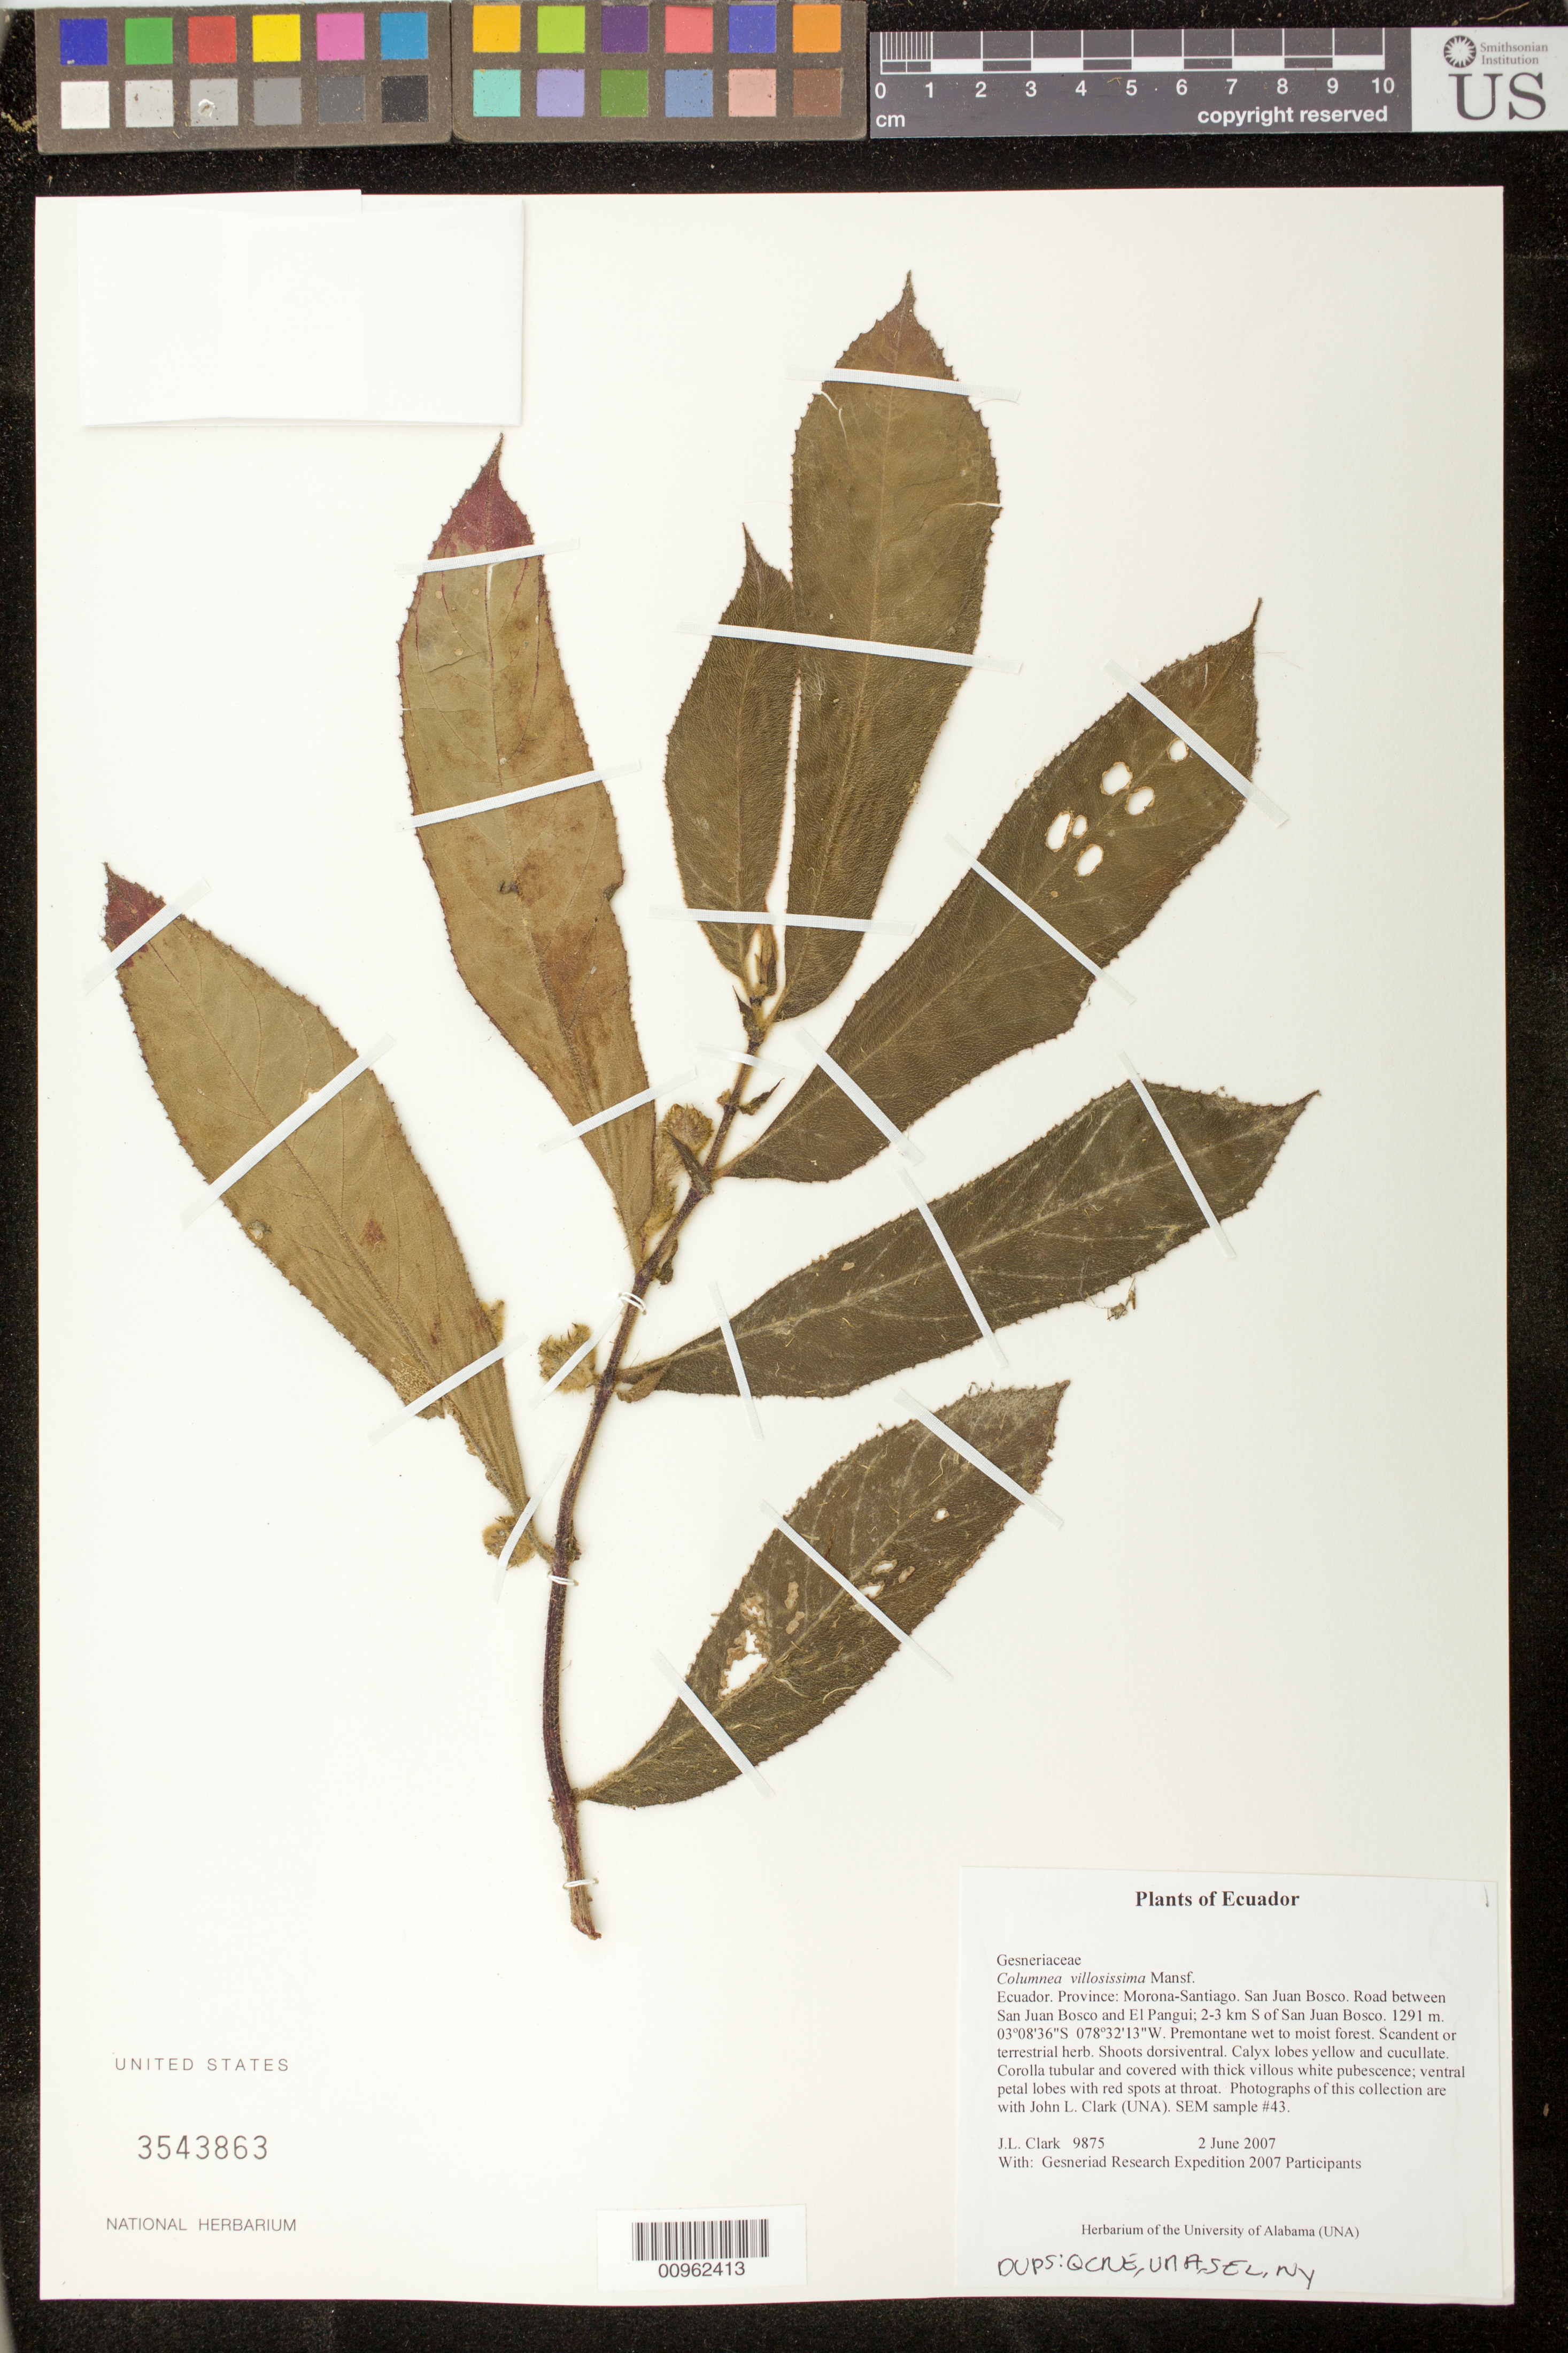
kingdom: Plantae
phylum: Tracheophyta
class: Magnoliopsida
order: Lamiales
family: Gesneriaceae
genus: Columnea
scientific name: Columnea villosissima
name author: Mansf.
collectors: J. L. Clark & Gesneriad Research Expedition 2007 Participants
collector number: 9875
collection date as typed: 02 Jun 2007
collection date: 2007-06-02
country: Ecuador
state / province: Morona-Santiago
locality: San Juan Bosco. Road between San Juan Bosco and El Pangui; 2-3 km S of San Juan Bosco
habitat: Premontane wet to moist forest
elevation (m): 1291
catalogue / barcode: US 3543863